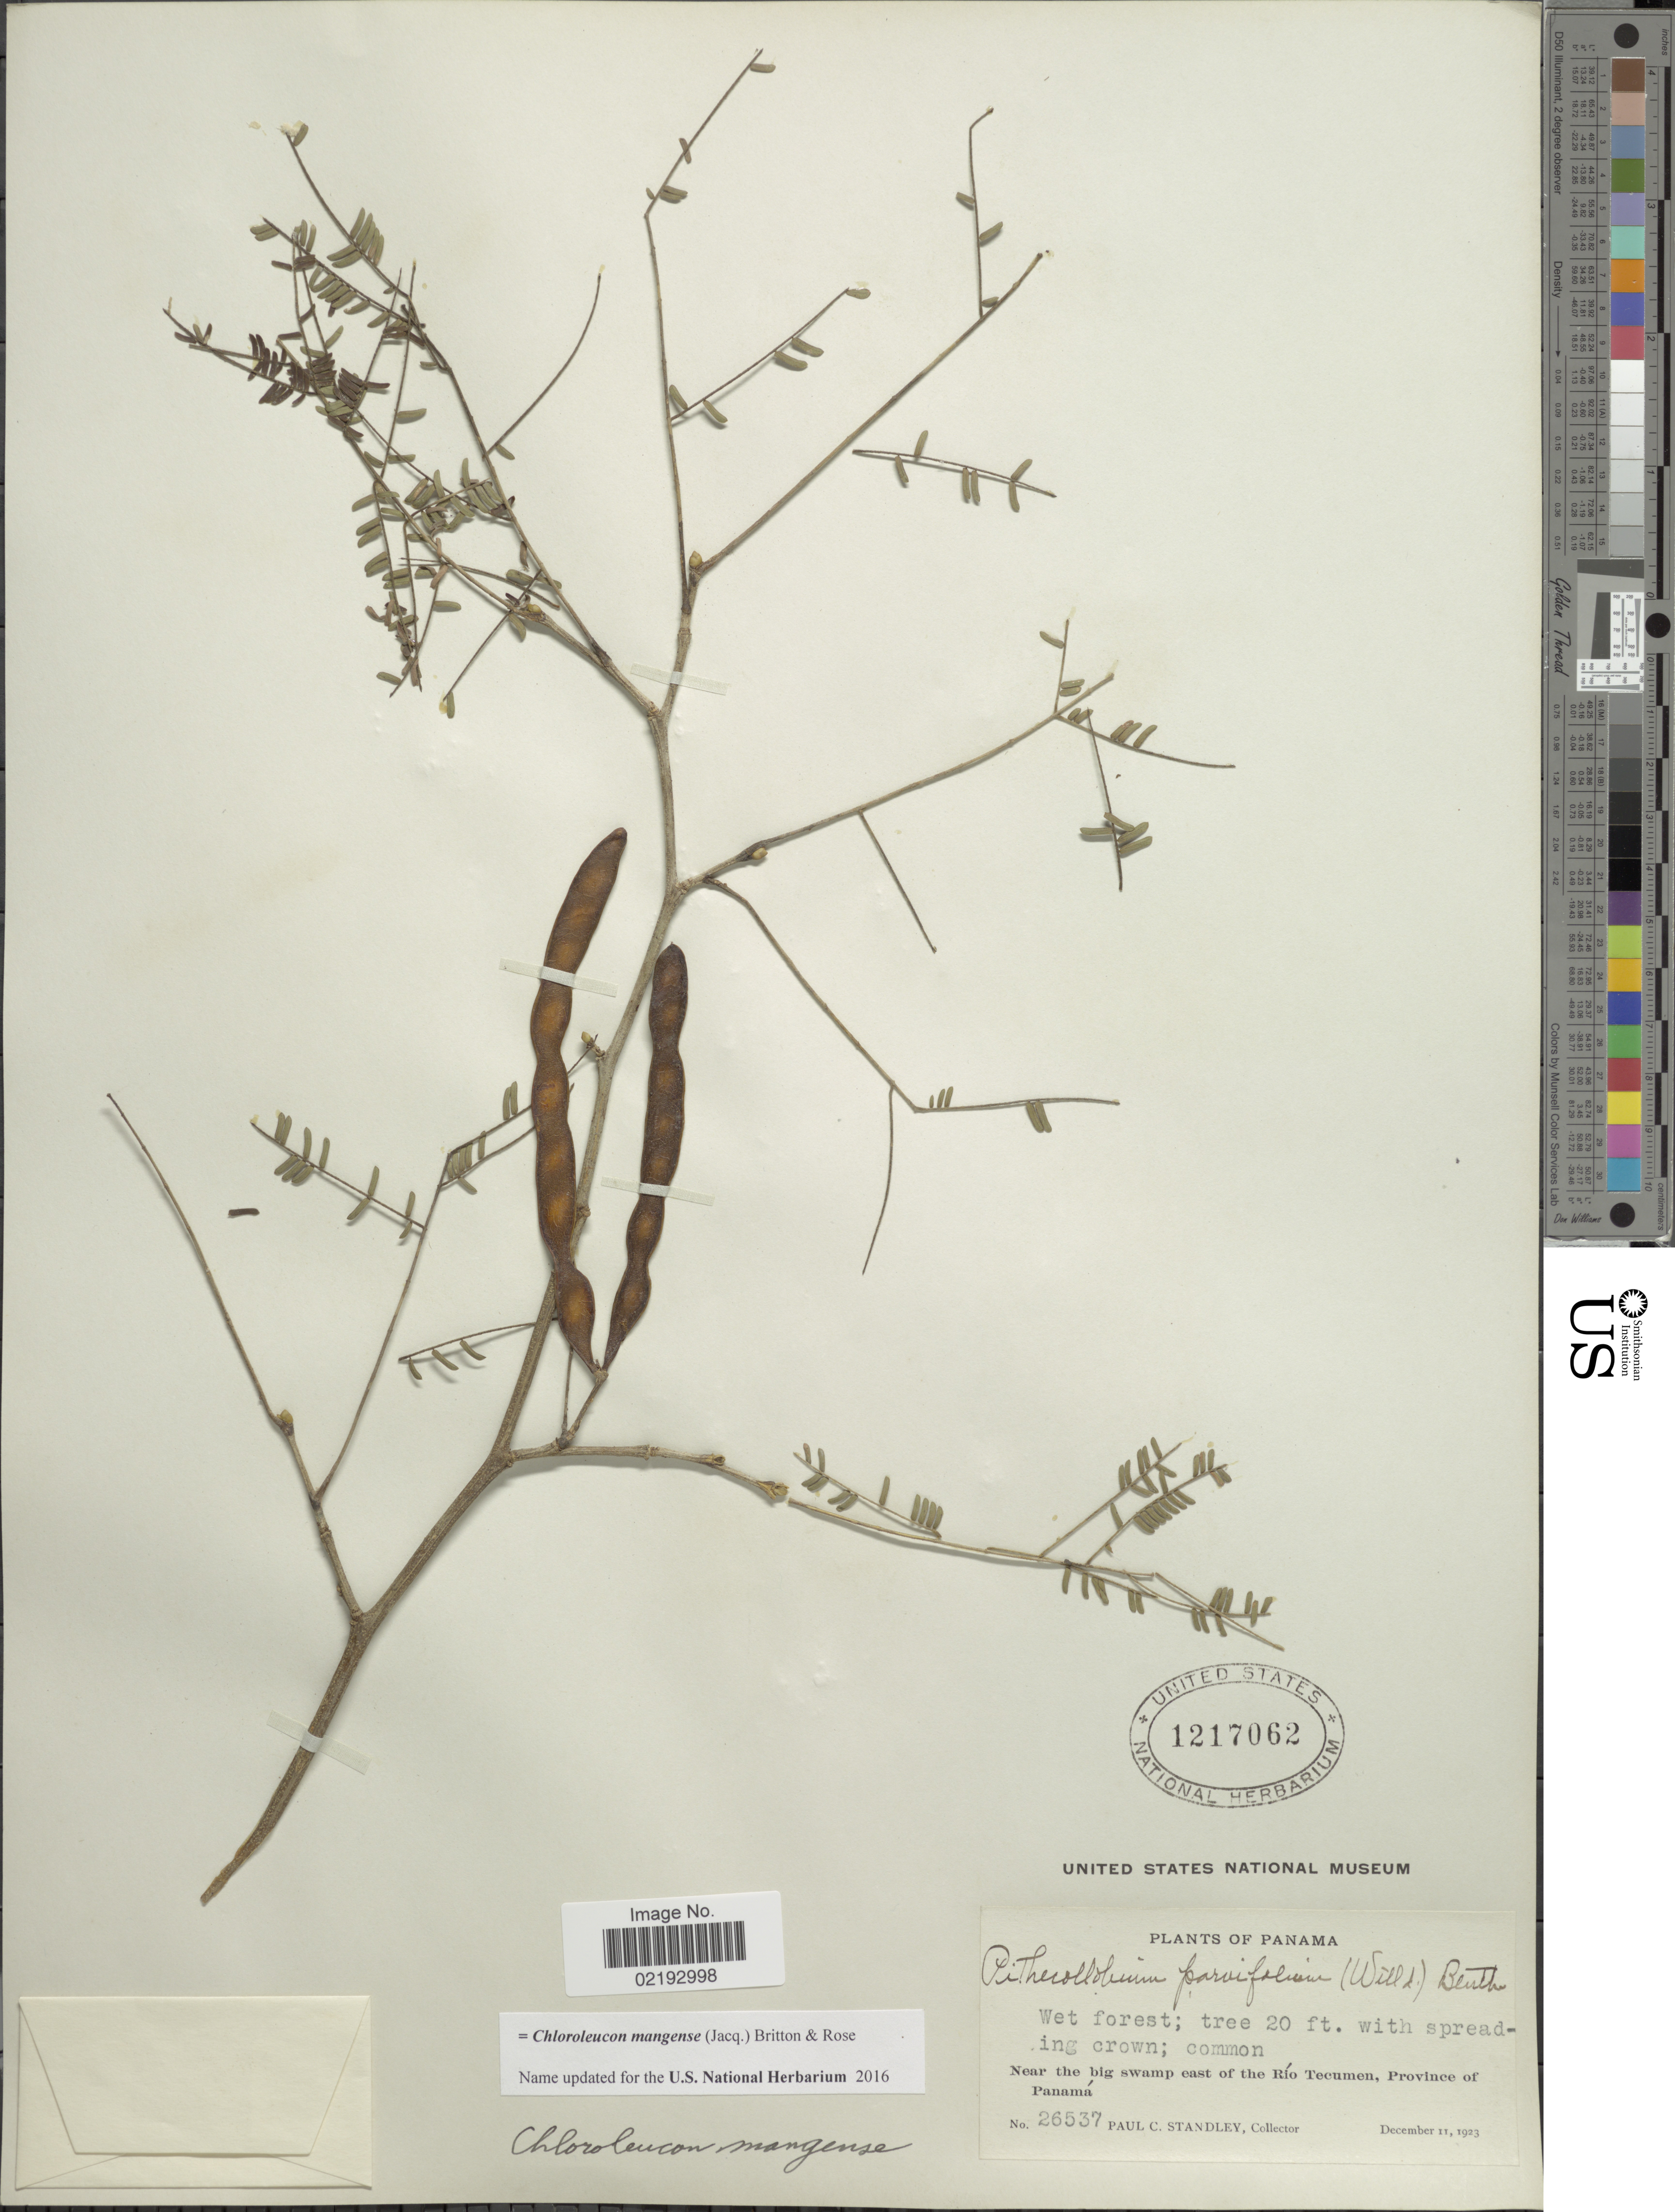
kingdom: Plantae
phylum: Tracheophyta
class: Magnoliopsida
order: Fabales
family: Fabaceae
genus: Chloroleucon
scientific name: Chloroleucon mangense var. mangense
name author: (Jacq.) Britton & Rose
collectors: P. C. Standley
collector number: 26537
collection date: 1923-12-11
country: Panama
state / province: Panamá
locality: Near the big swamp east of the Rio Tecumen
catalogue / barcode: US 1217062